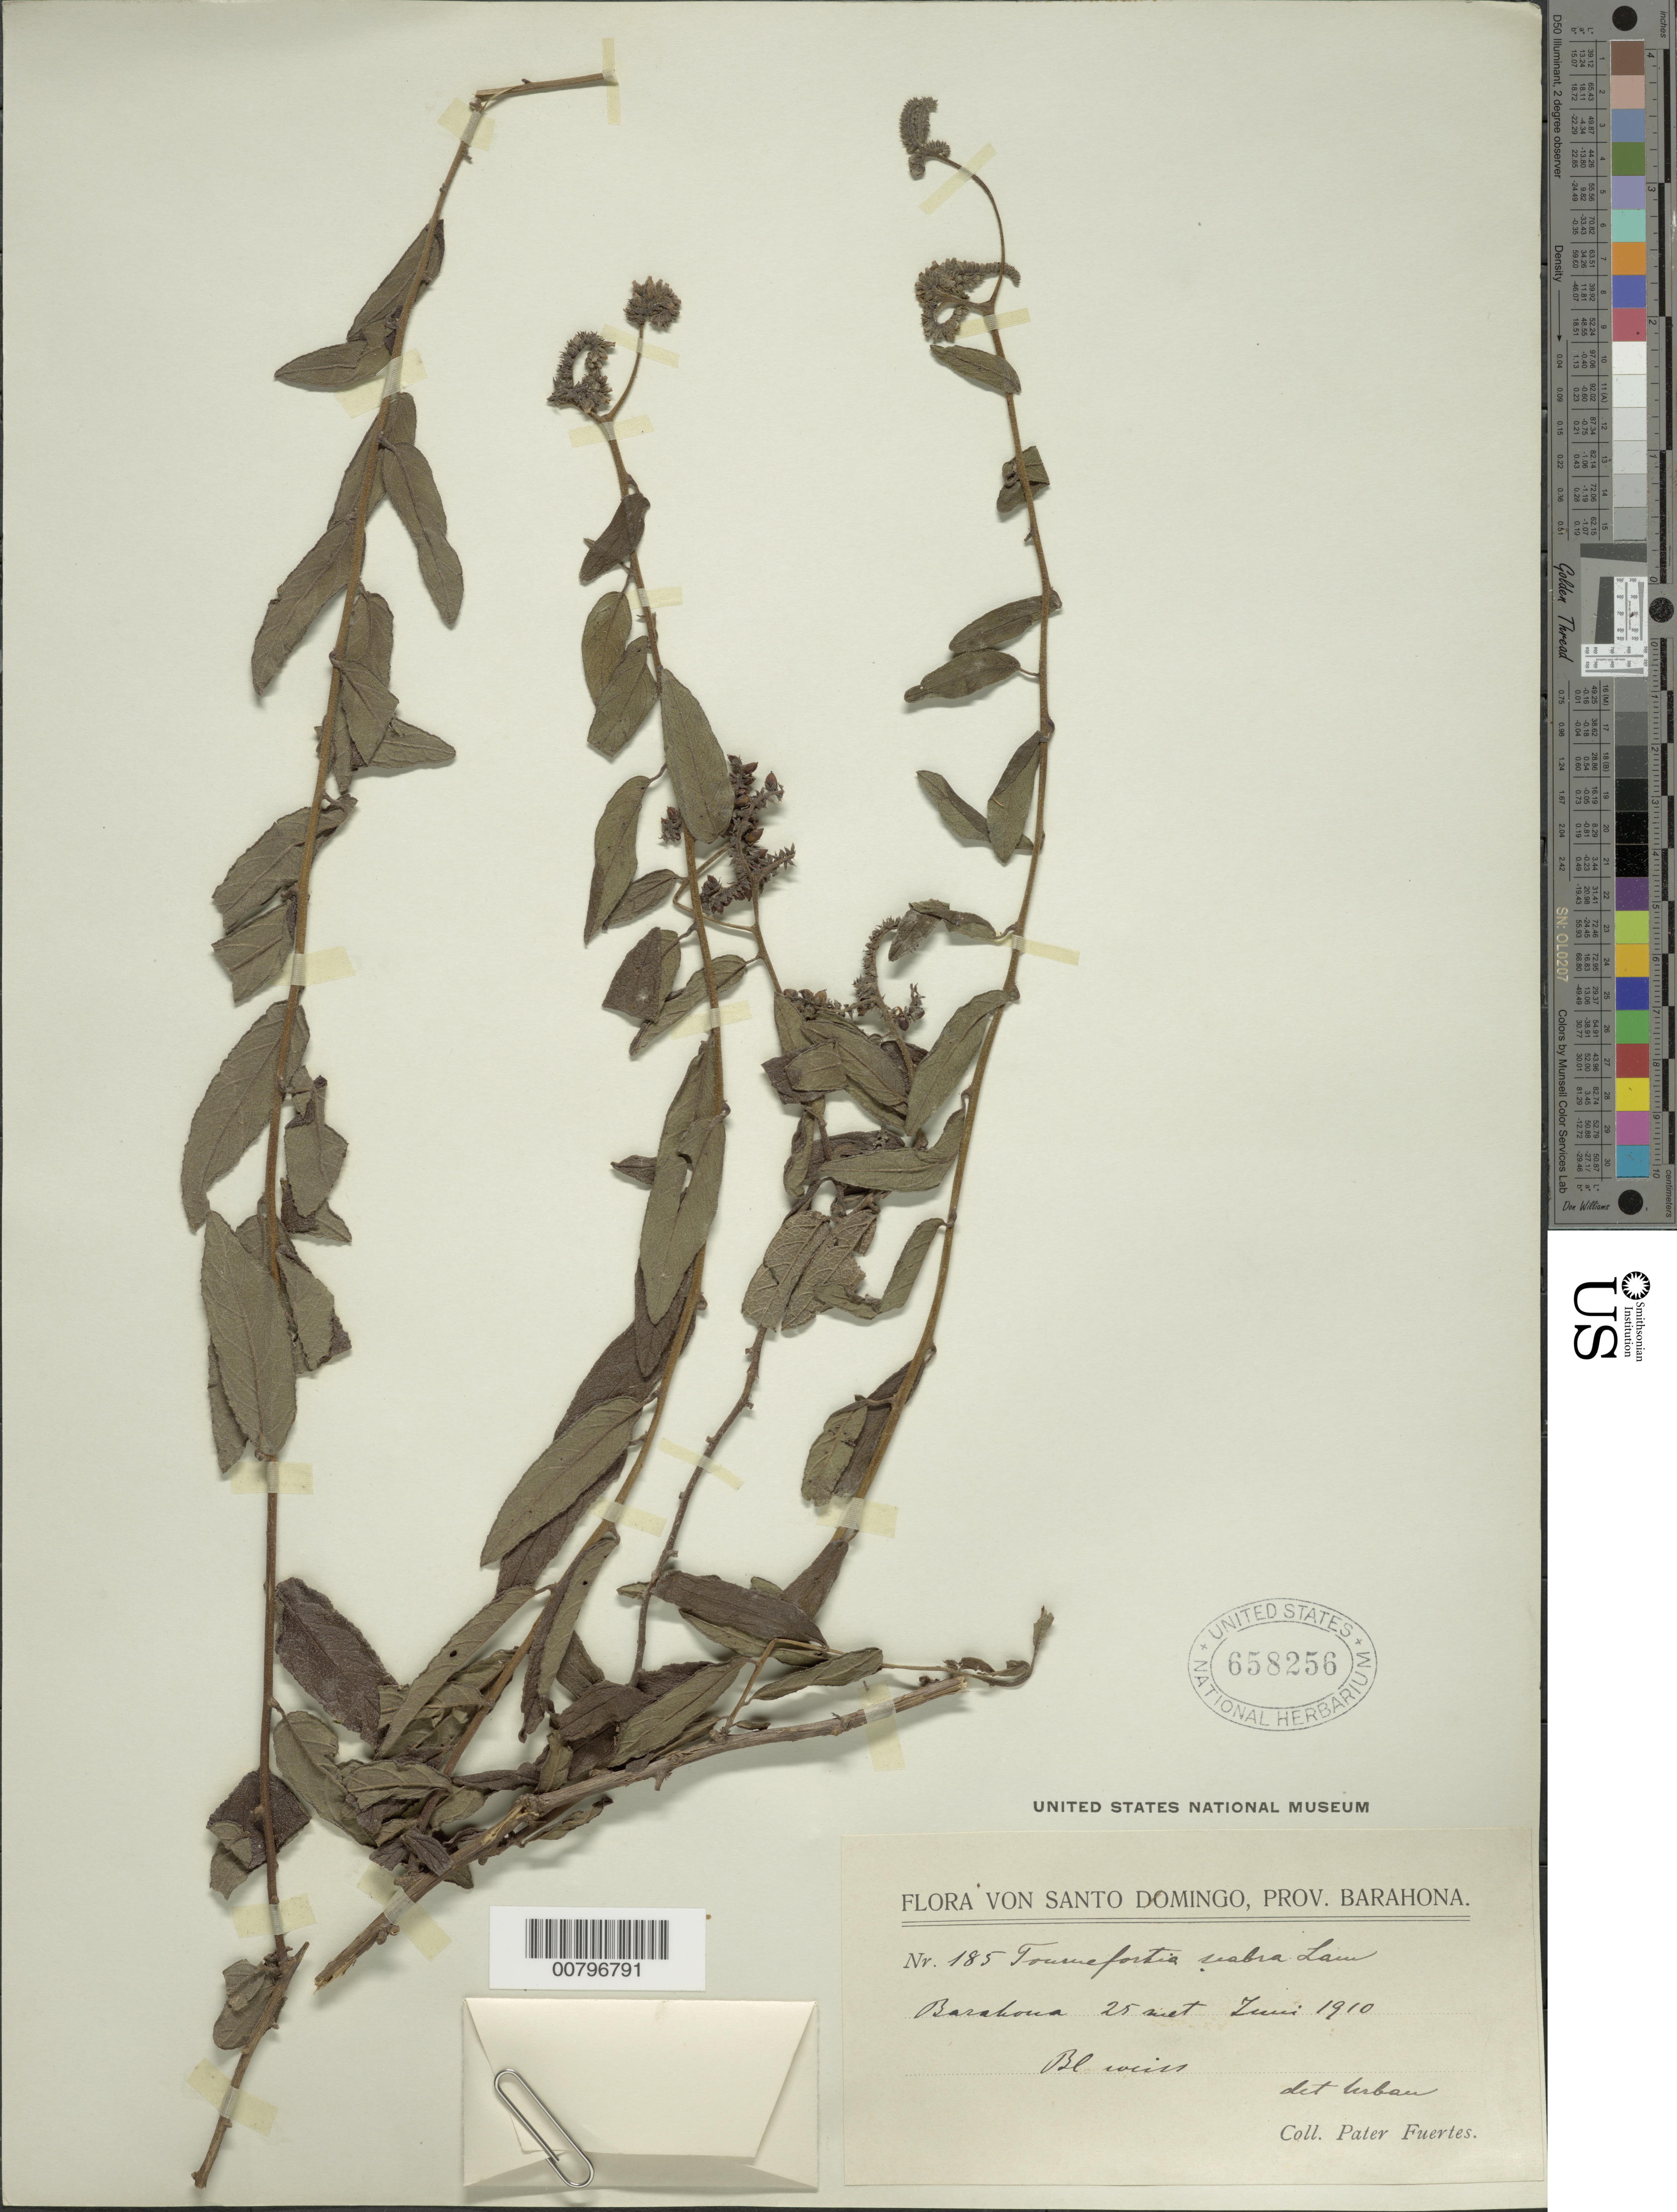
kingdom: Plantae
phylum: Tracheophyta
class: Magnoliopsida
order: Boraginales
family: Heliotropiaceae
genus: Tournefortia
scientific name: Tournefortia scabra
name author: Lam.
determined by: Urban, Ignatz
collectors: M. D. Fuertes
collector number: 185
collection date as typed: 1910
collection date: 1910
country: Dominican Republic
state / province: Barahona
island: Hispaniola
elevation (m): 25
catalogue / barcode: US 658256